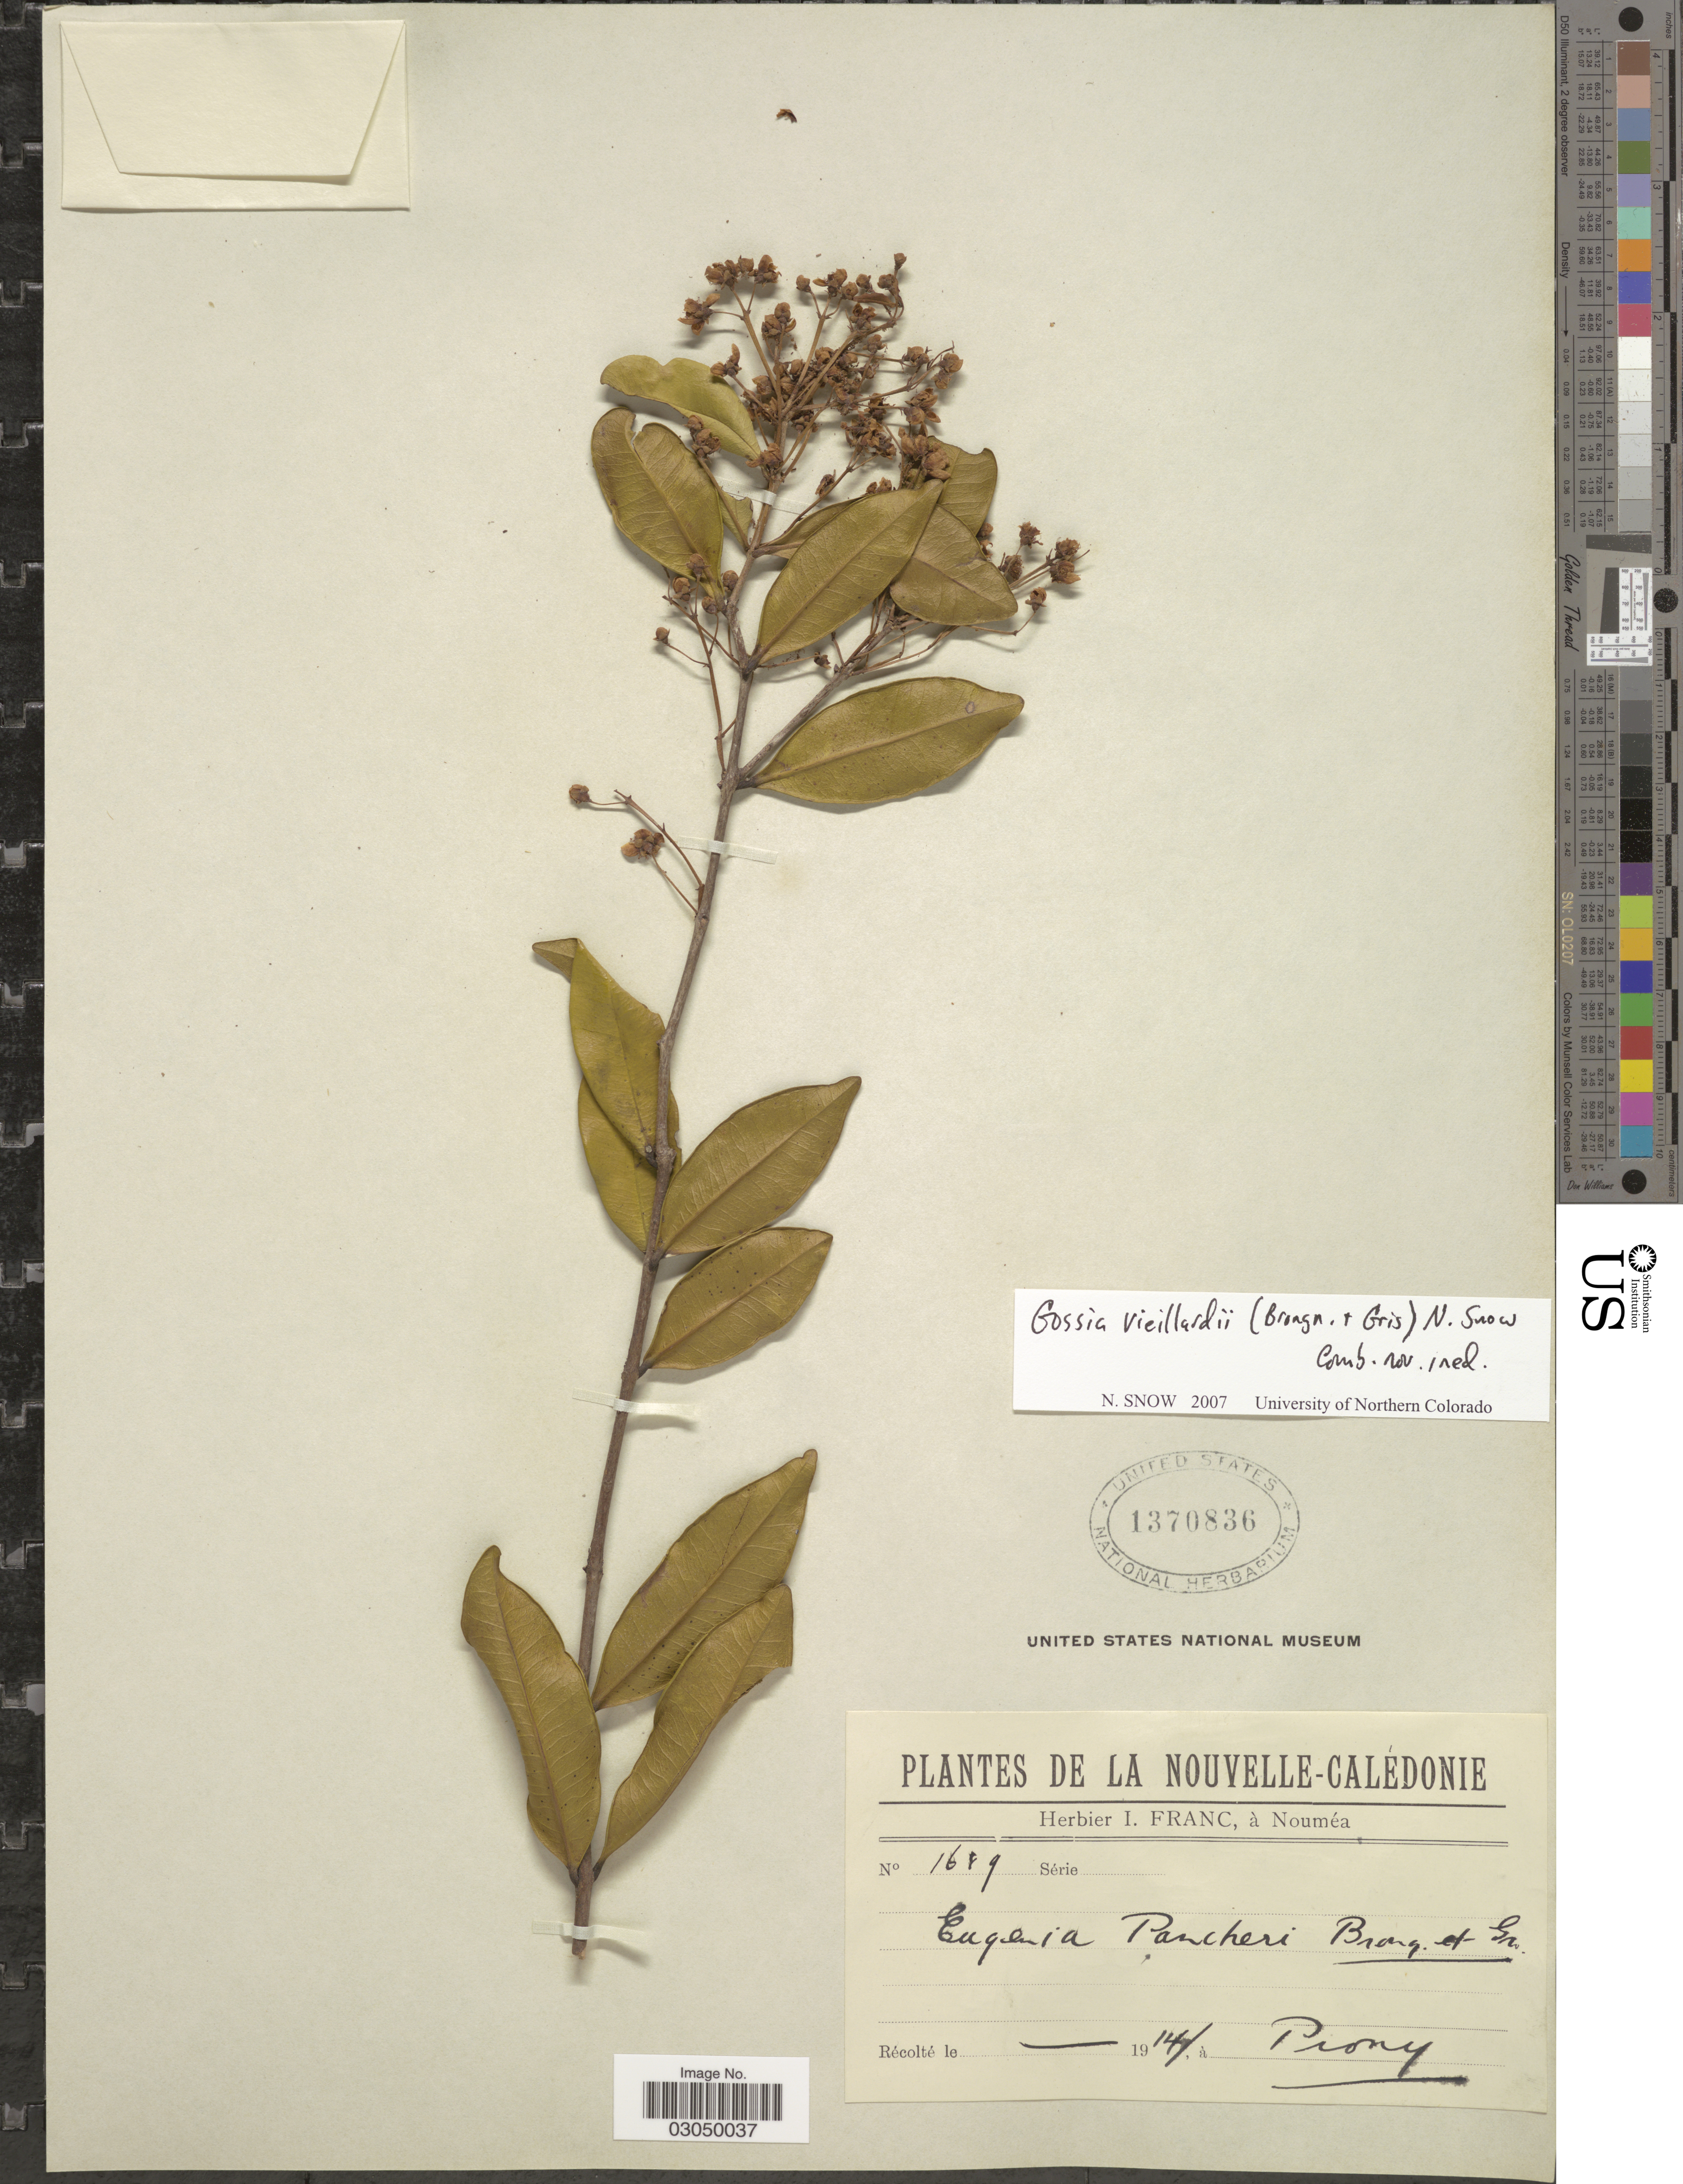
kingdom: Plantae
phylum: Tracheophyta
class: Magnoliopsida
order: Myrtales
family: Myrtaceae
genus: Gossia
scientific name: Gossia vieillardii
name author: (Brongn. & Gris) N. Snow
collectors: ex herb. I. Franc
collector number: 1689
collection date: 1914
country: New Caledonia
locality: Nouvelle-Calédonie. Prony.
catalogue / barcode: US 1370836